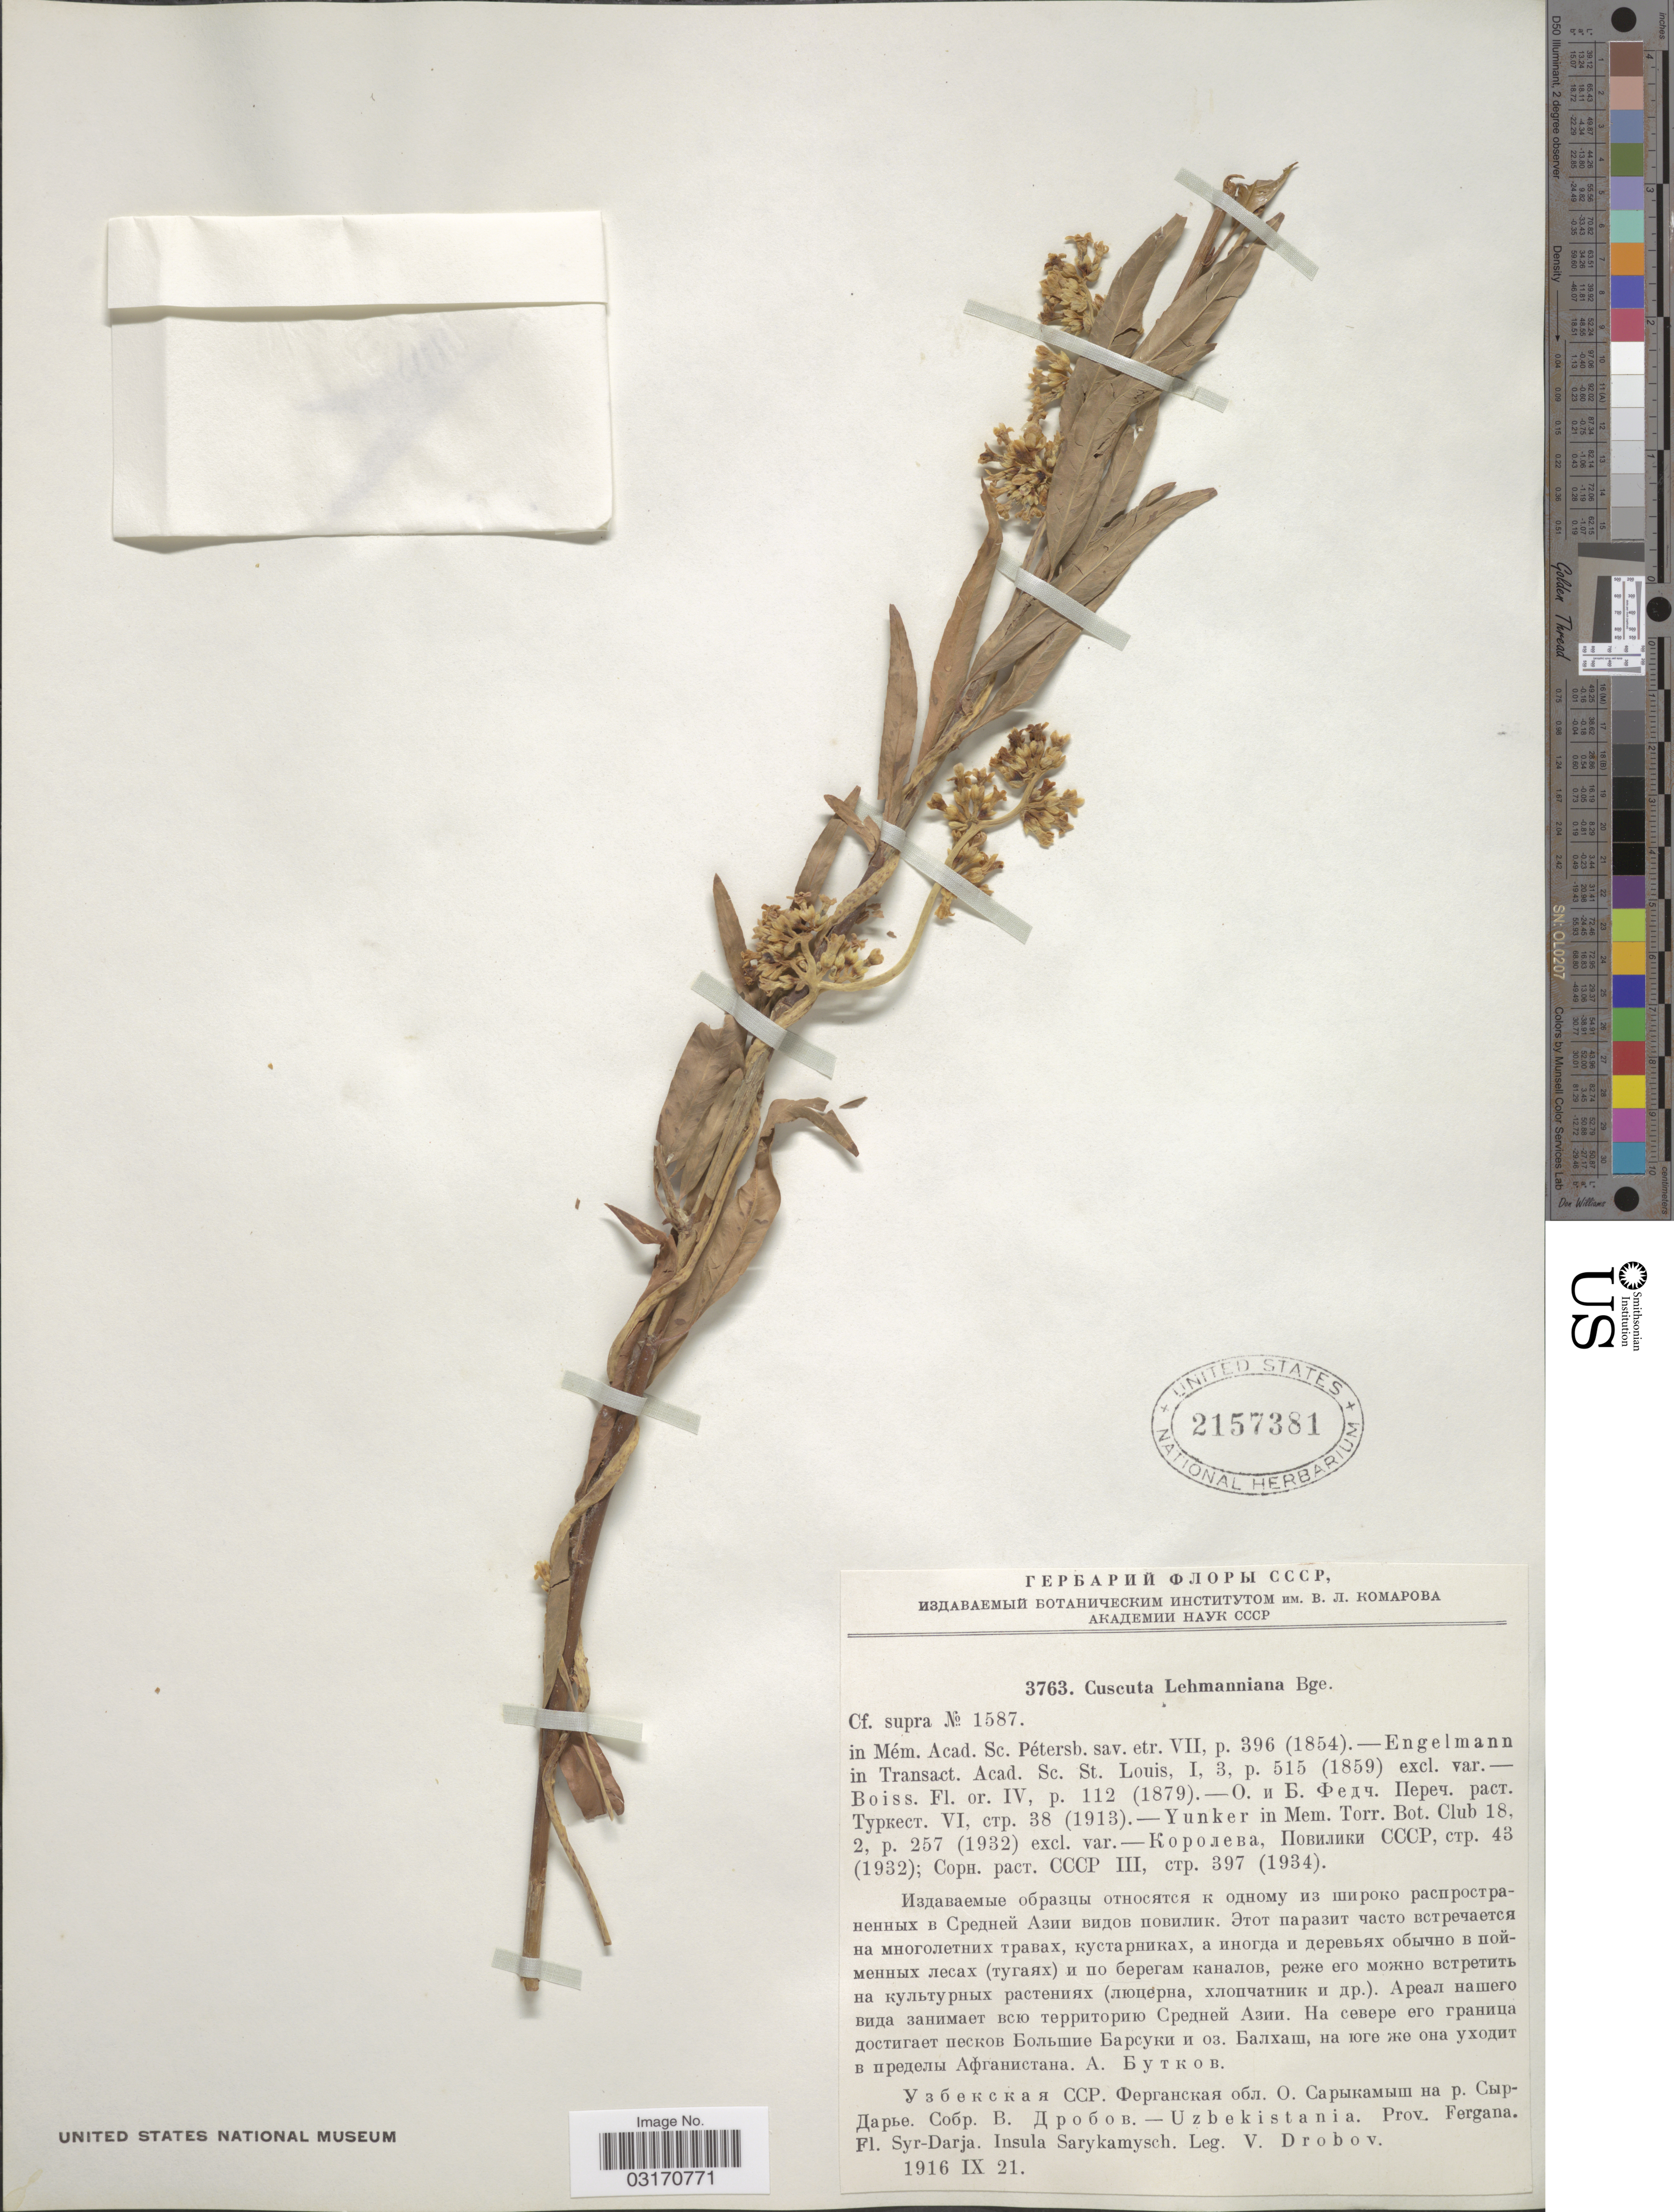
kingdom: Plantae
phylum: Tracheophyta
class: Magnoliopsida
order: Solanales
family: Convolvulaceae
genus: Cuscuta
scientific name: Cuscuta lehmanniana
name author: Bunge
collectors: V. Drobov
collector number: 3763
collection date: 1916-09-21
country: Uzbekistan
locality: Uzbekistania. Prov. Fergana. Fl. Syr-Darja. Insula Sarykamysch.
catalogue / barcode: US 2157381